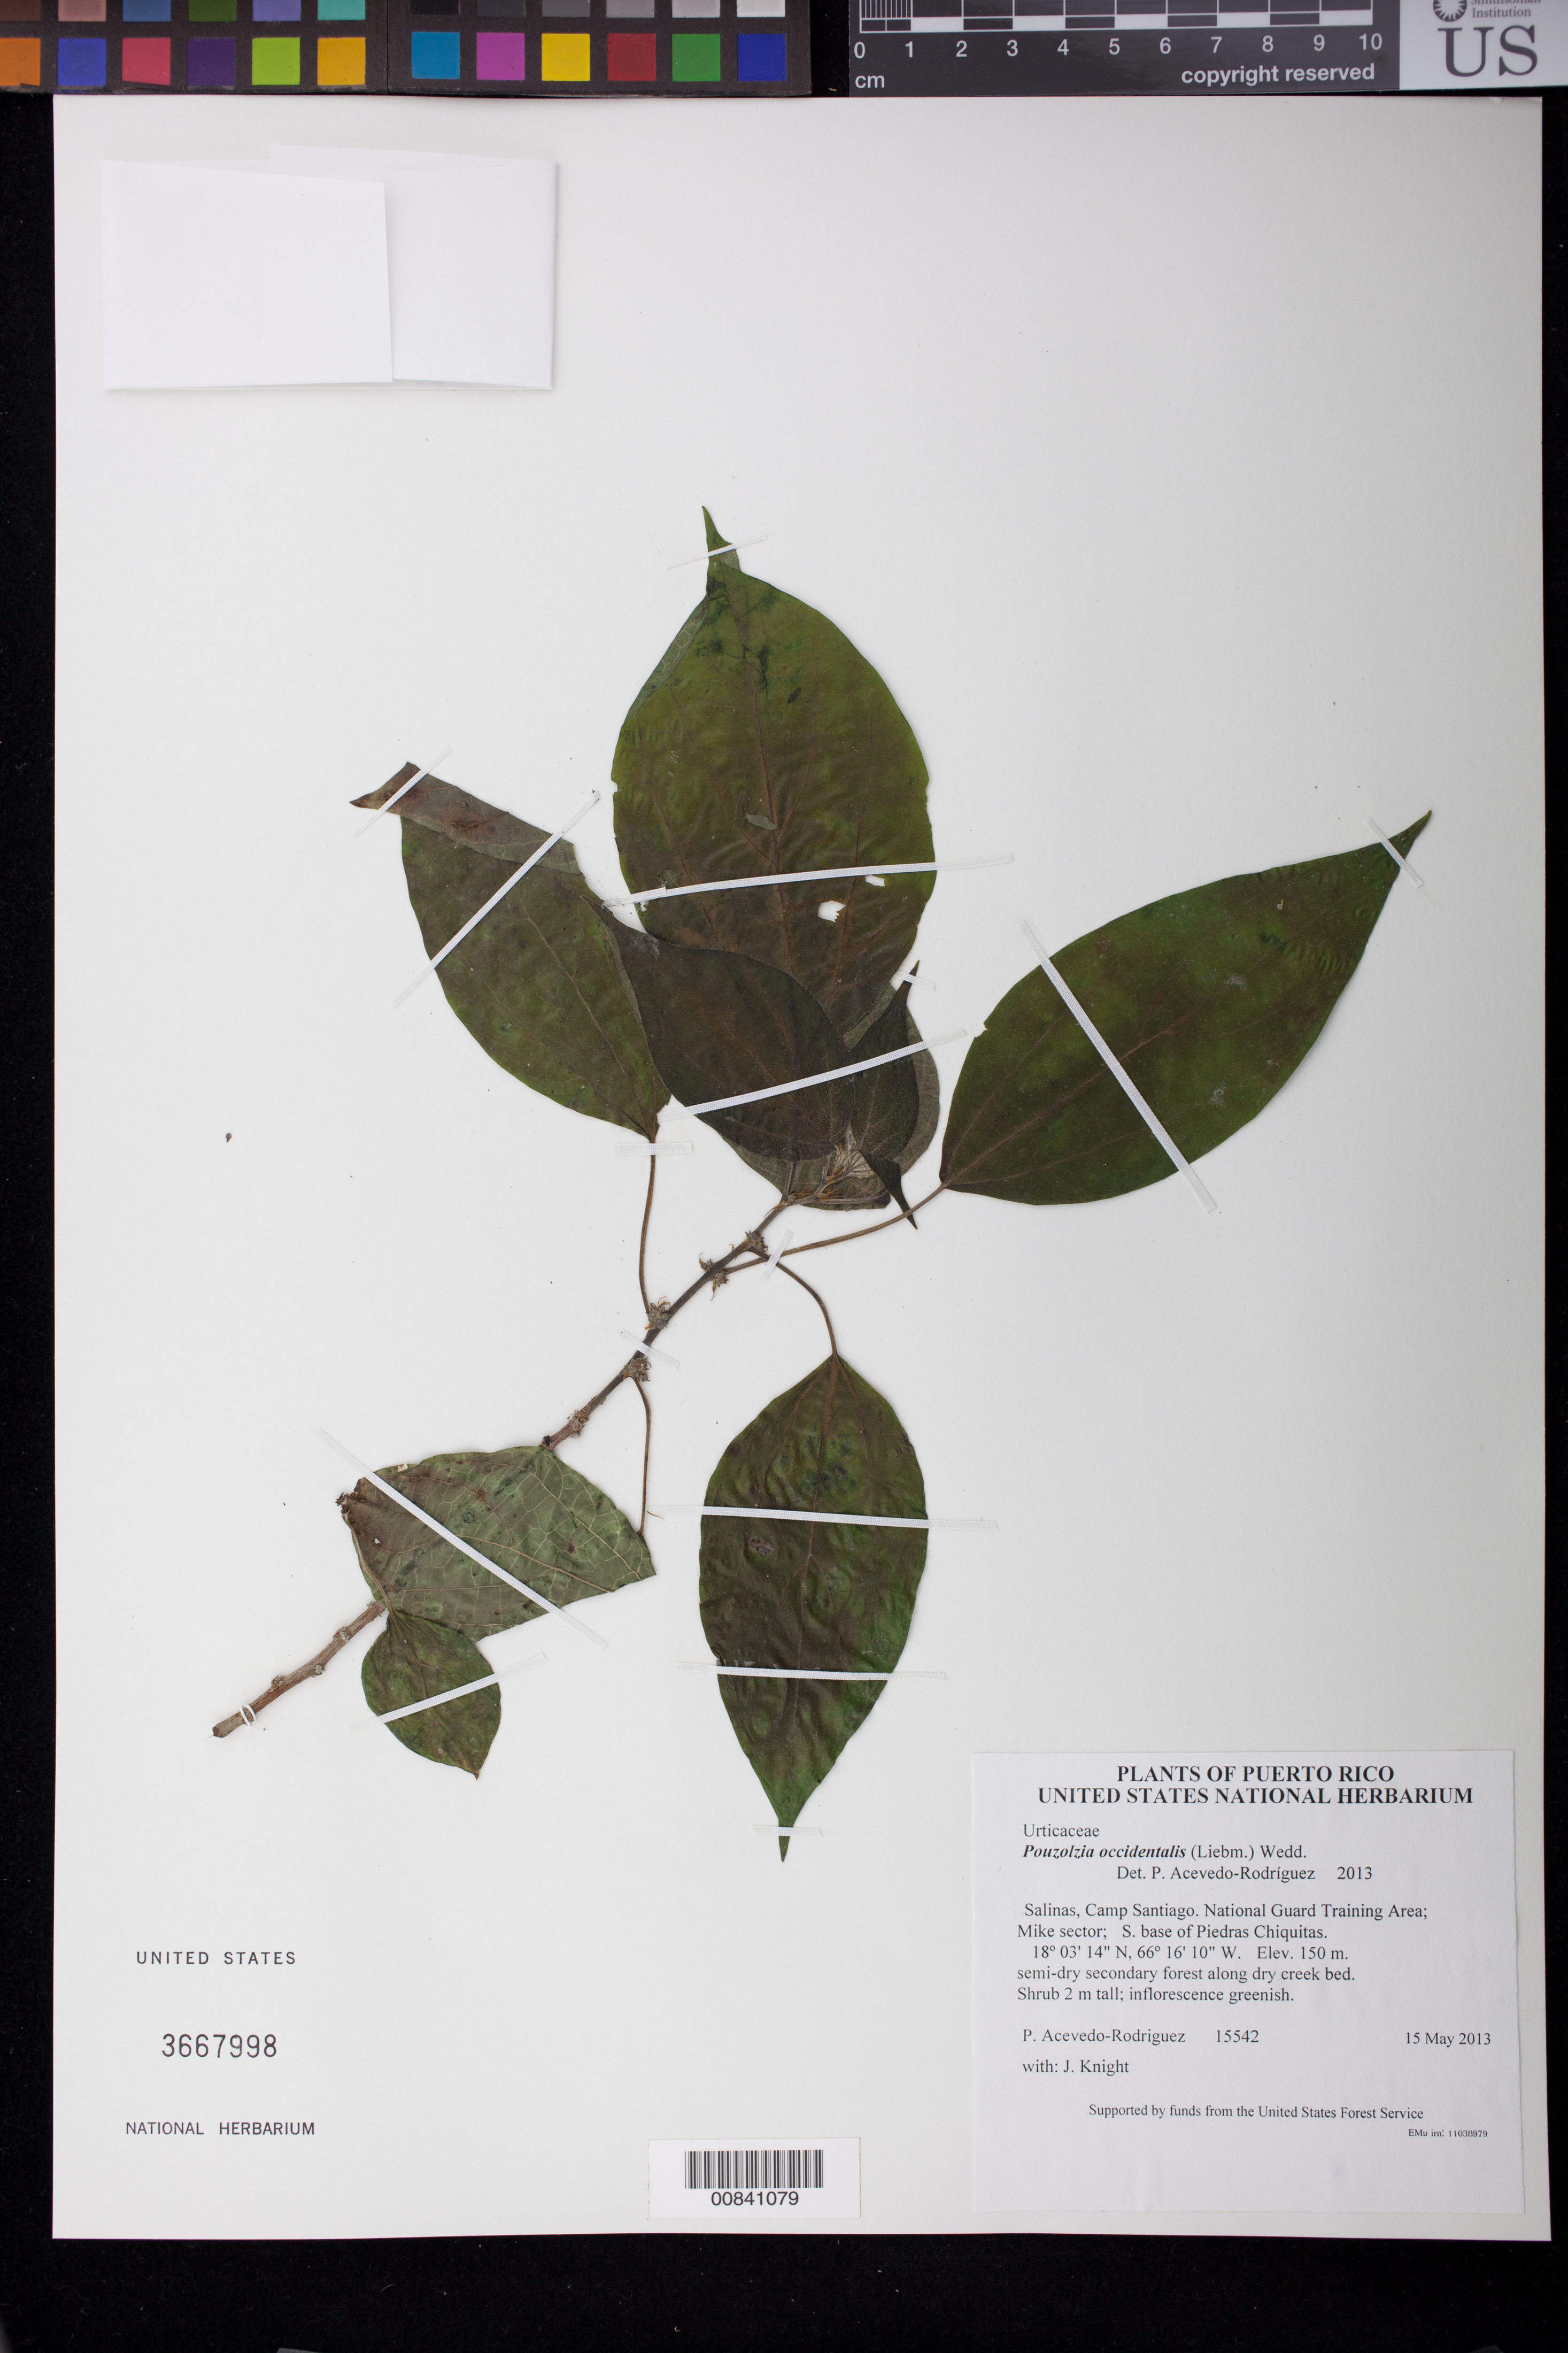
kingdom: Plantae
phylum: Tracheophyta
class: Magnoliopsida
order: Rosales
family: Urticaceae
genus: Pouzolzia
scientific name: Pouzolzia occidentalis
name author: (Liebm.) Wedd.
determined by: Acevedo-Rodríguez, P., (BOT), Smithsonian Institution - National Museum of Natural History (UNITED STATES)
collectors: P. Acevedo-Rodr. & J. Knight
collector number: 15542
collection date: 2013-05-15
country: Puerto Rico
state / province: Salinas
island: Puerto Rico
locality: Camp Santiago. National Guard Training Area; Mike sector; S. base of Piedras Chiquitas.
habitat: semi-dry secondary forest along dry creek bed.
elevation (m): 150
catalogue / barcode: US 3667998